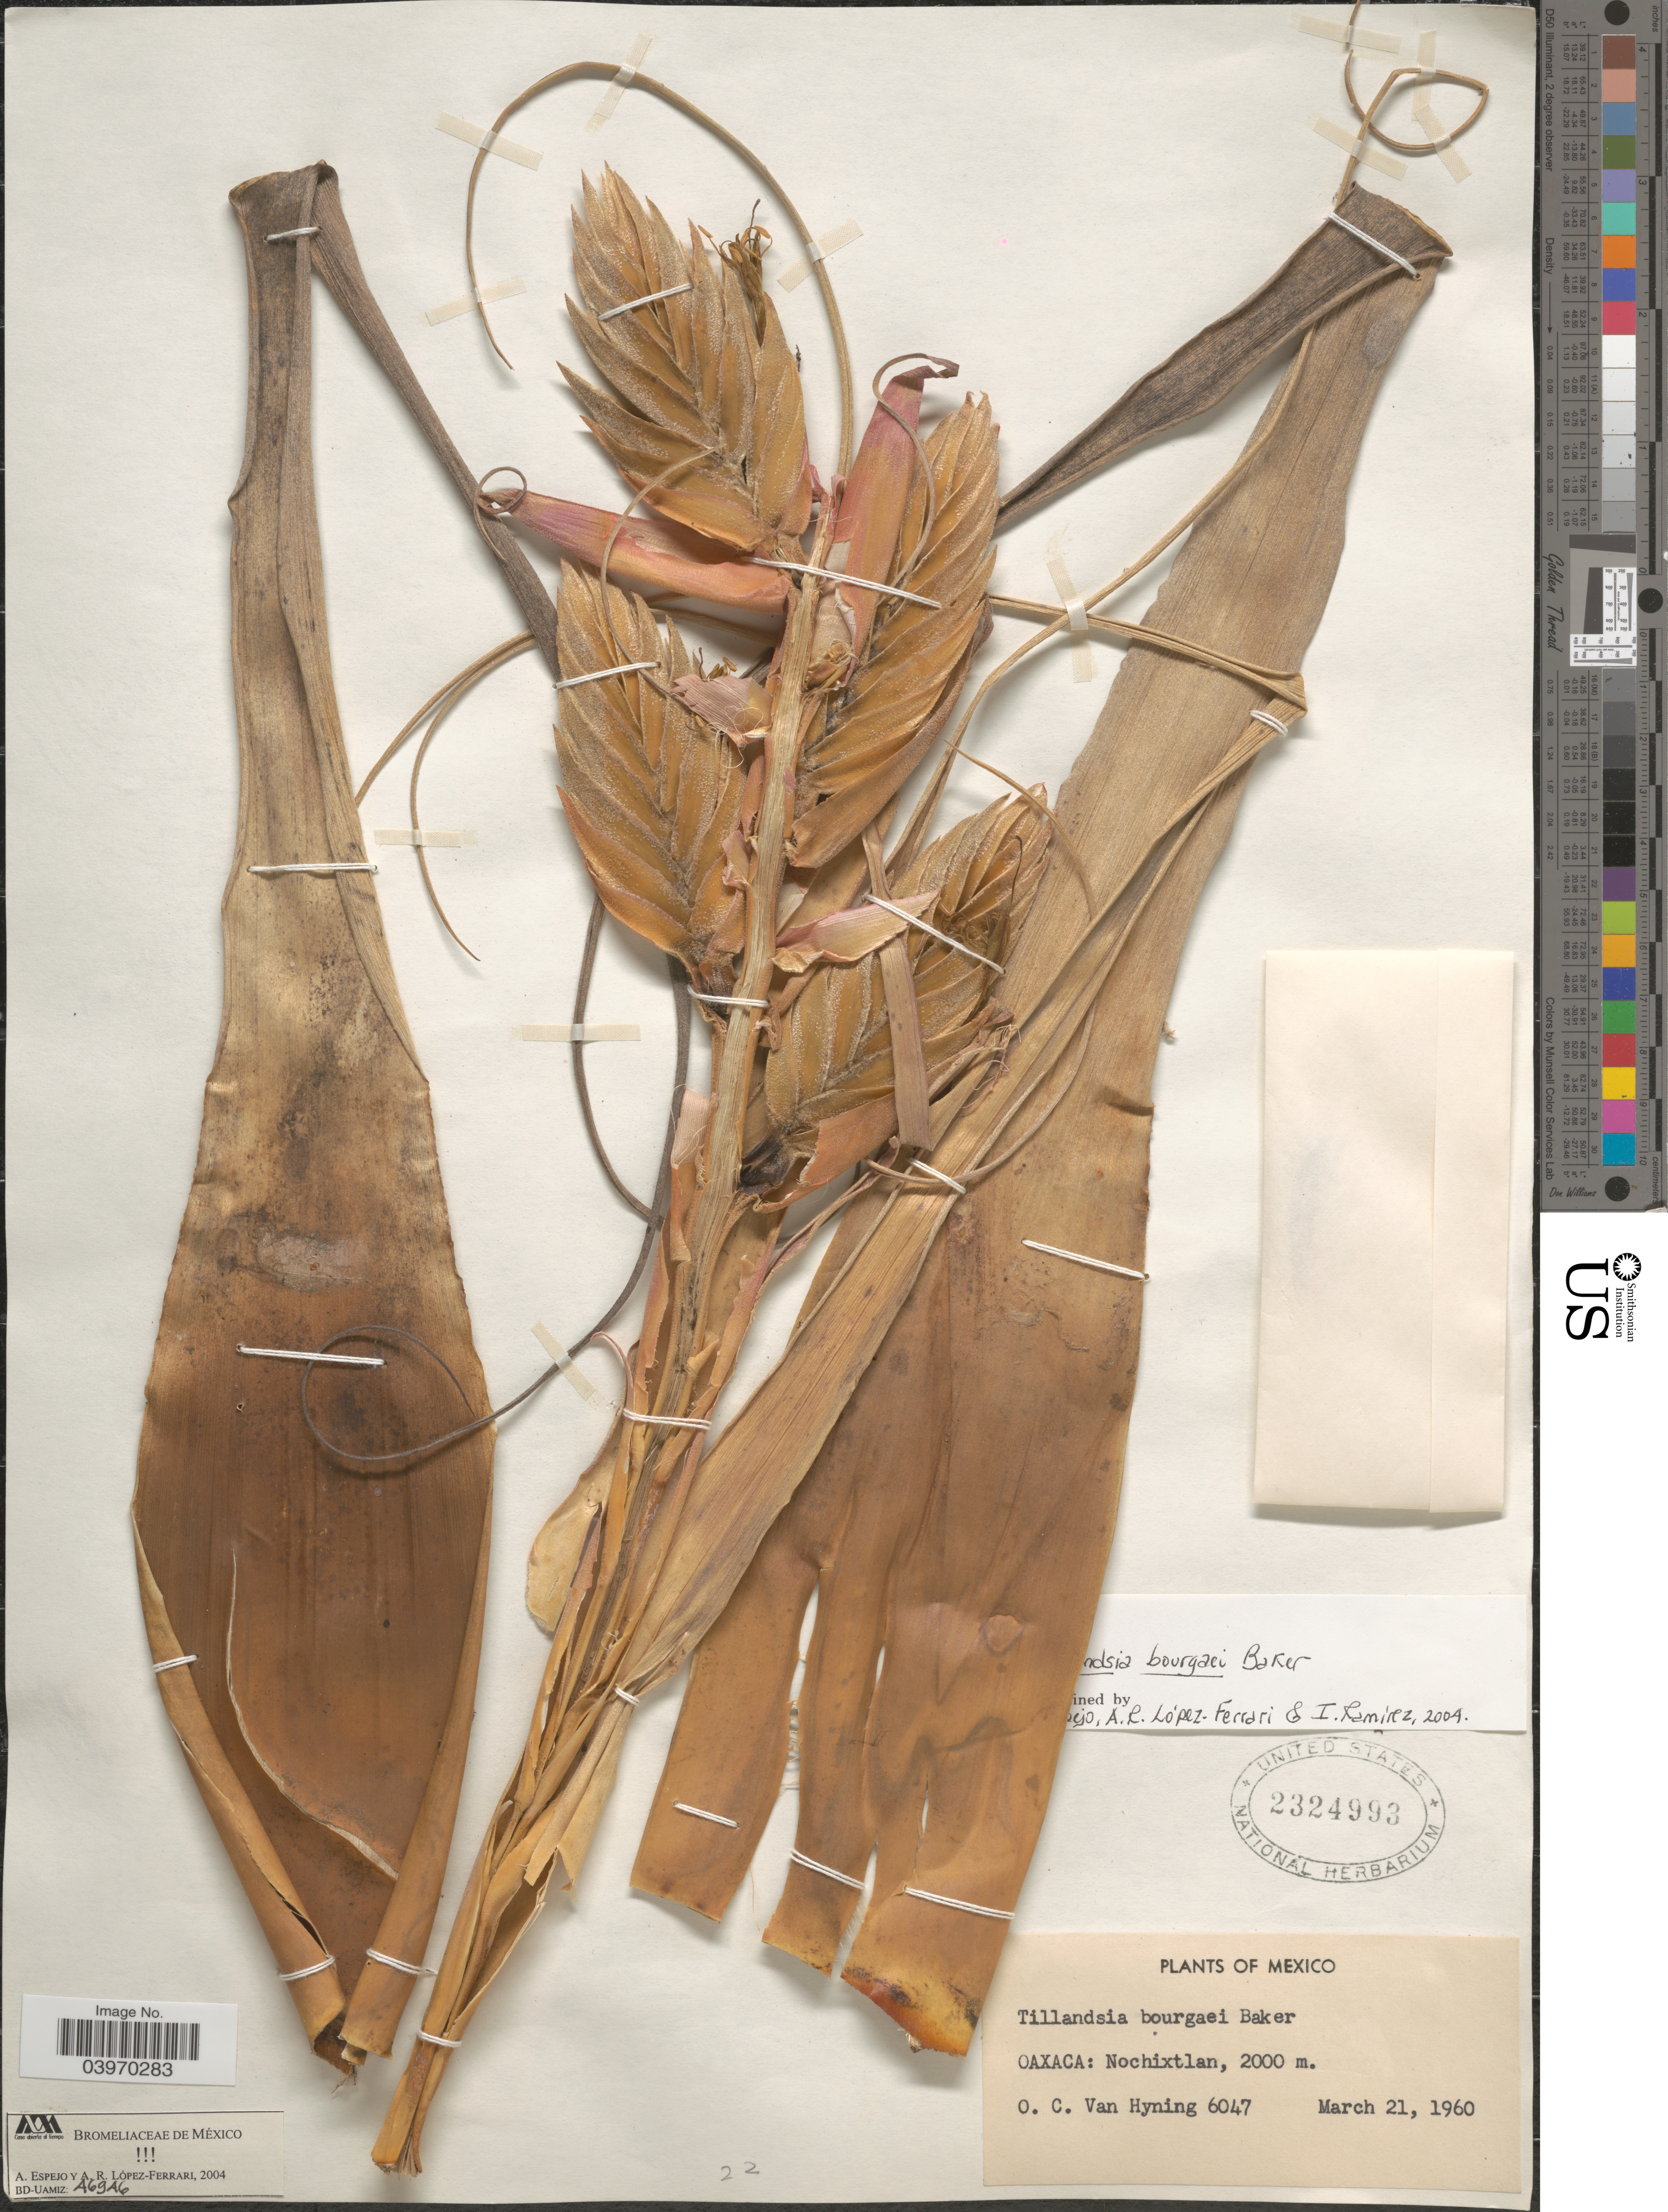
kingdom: Plantae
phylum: Tracheophyta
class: Liliopsida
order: Poales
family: Bromeliaceae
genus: Tillandsia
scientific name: Tillandsia bourgaei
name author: Baker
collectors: O. Van Hyning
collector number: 6047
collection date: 1960-03-21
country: Mexico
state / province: Oaxaca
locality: Nochixtlan.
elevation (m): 2000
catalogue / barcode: US 2324993